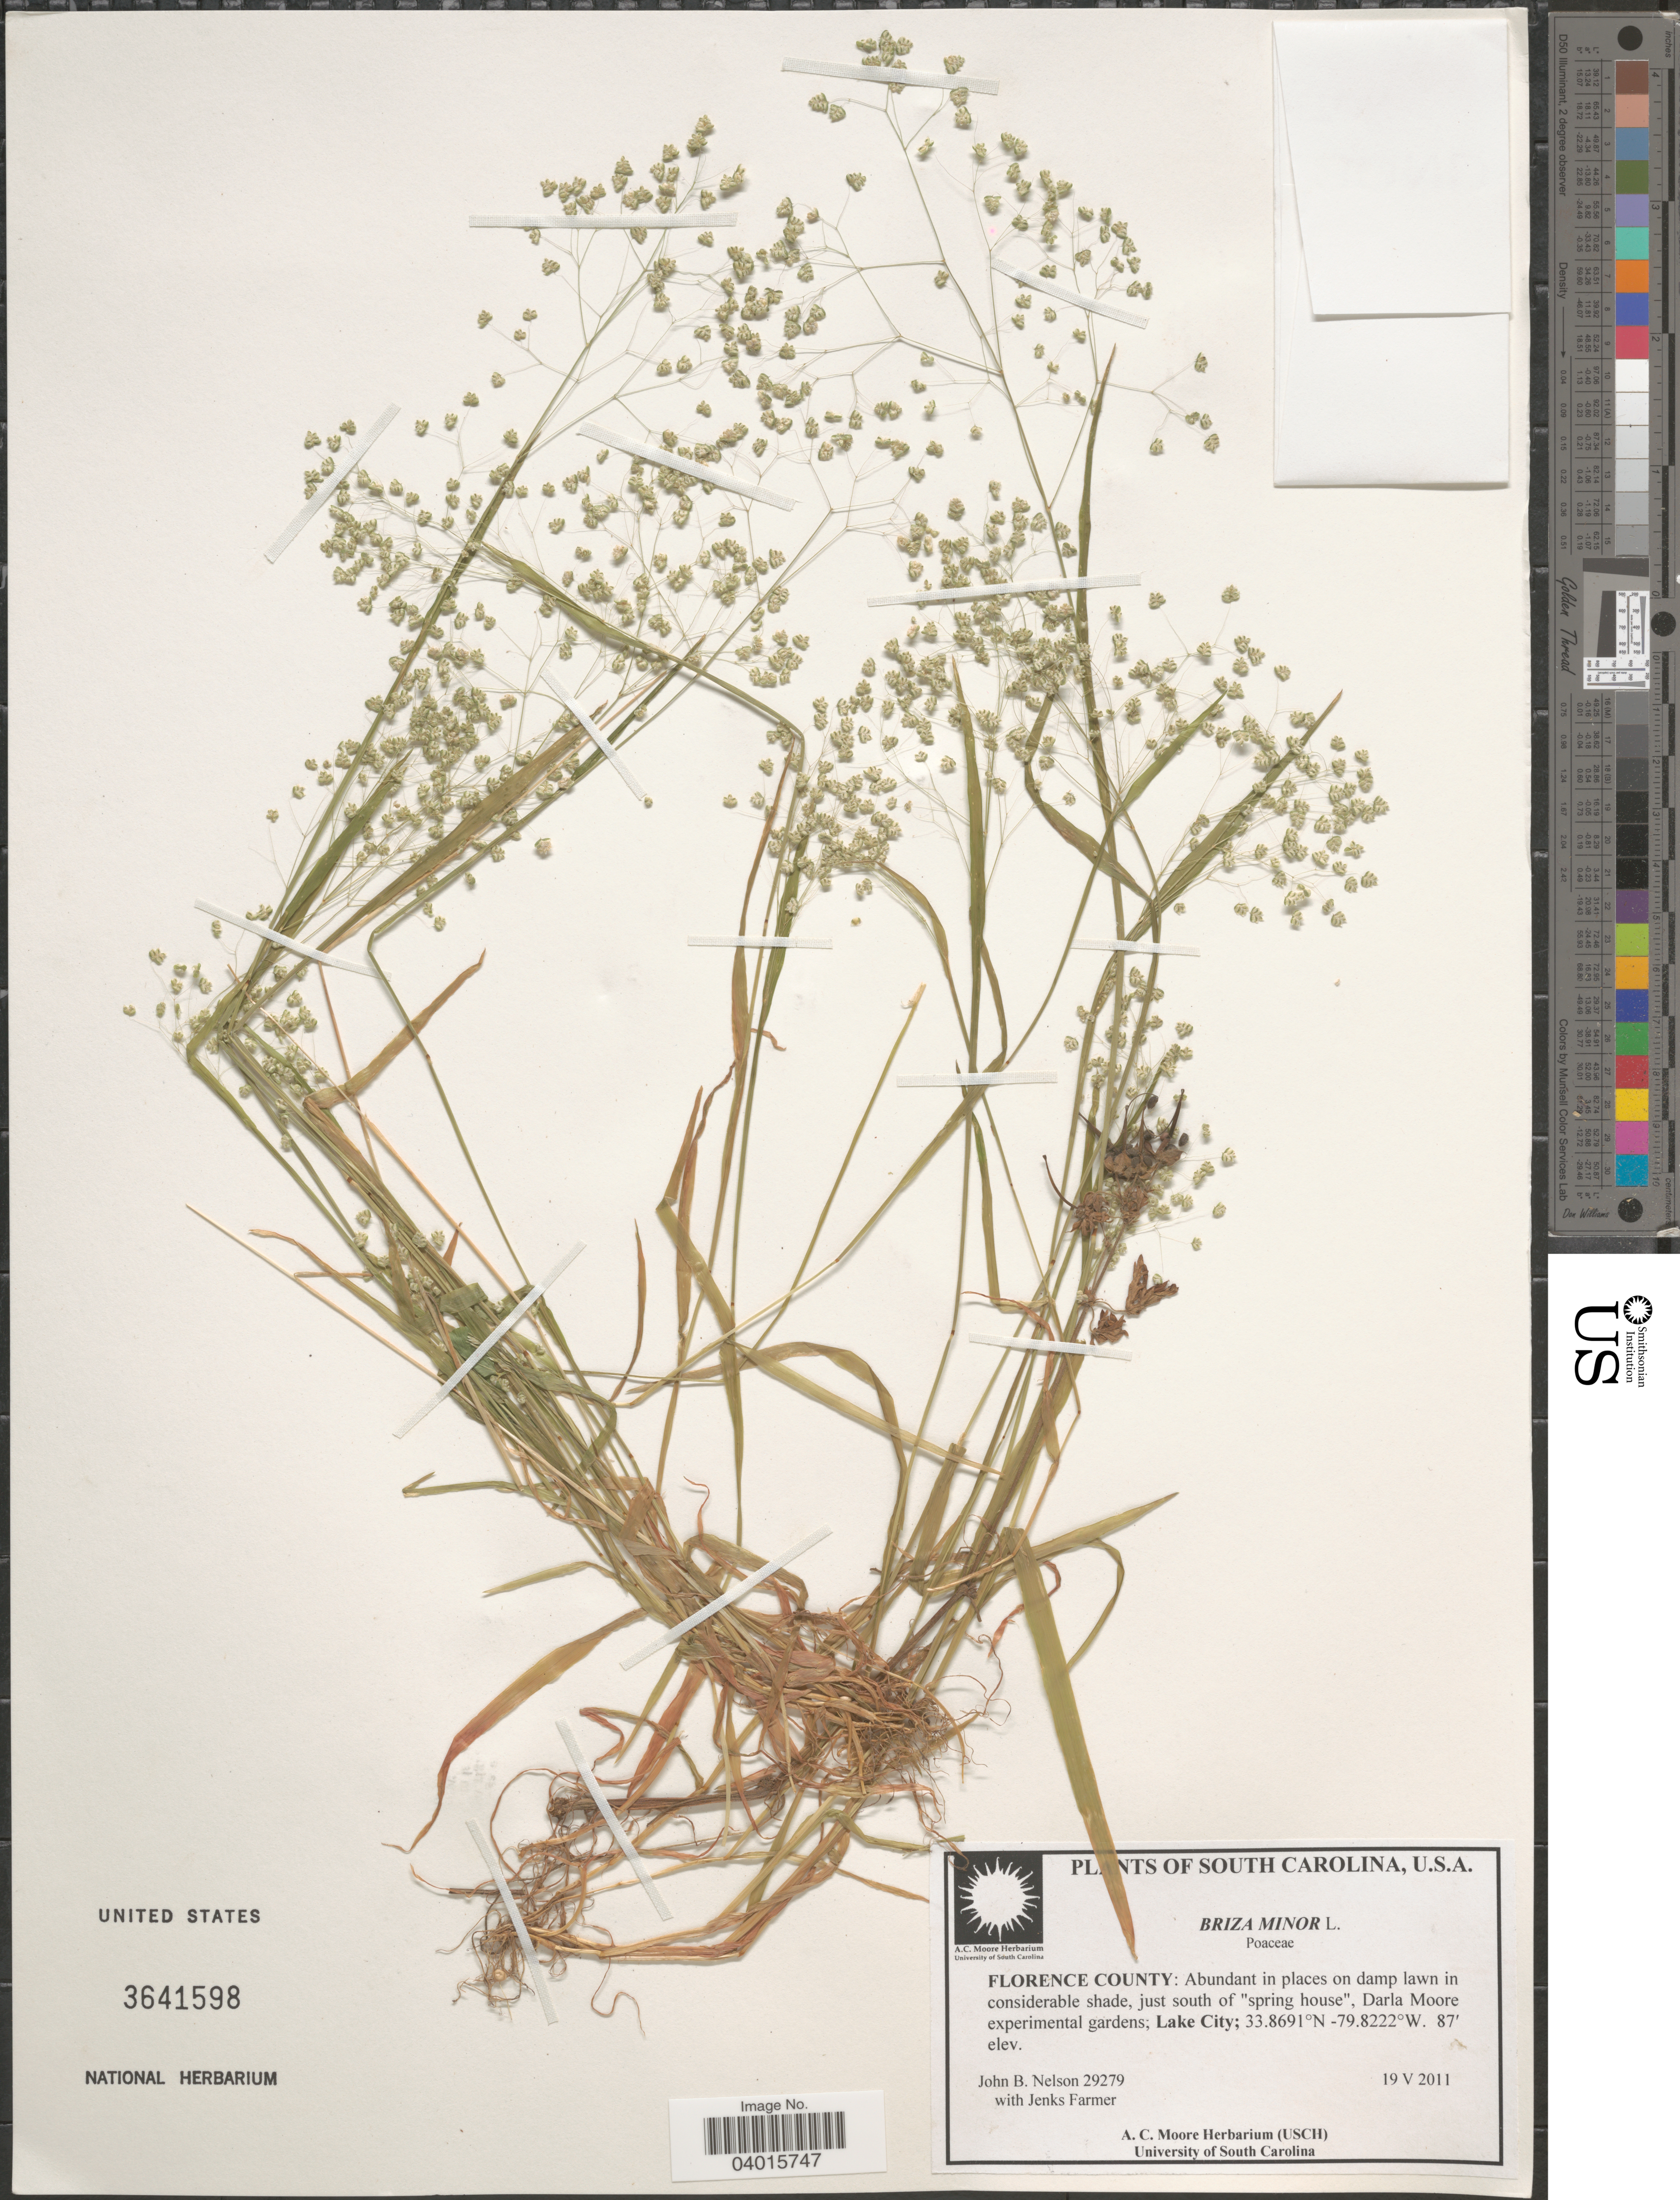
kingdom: Plantae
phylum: Tracheophyta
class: Liliopsida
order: Poales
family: Poaceae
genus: Briza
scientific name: Briza minor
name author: L.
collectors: J. B. Nelson & J. Farmer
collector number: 29279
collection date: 2011-05-19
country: United States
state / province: South Carolina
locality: Florence County: In places on damp lawn in considerable shade, just south of "spring house", Darla Moore experimental gardens.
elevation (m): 27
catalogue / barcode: US 3641598